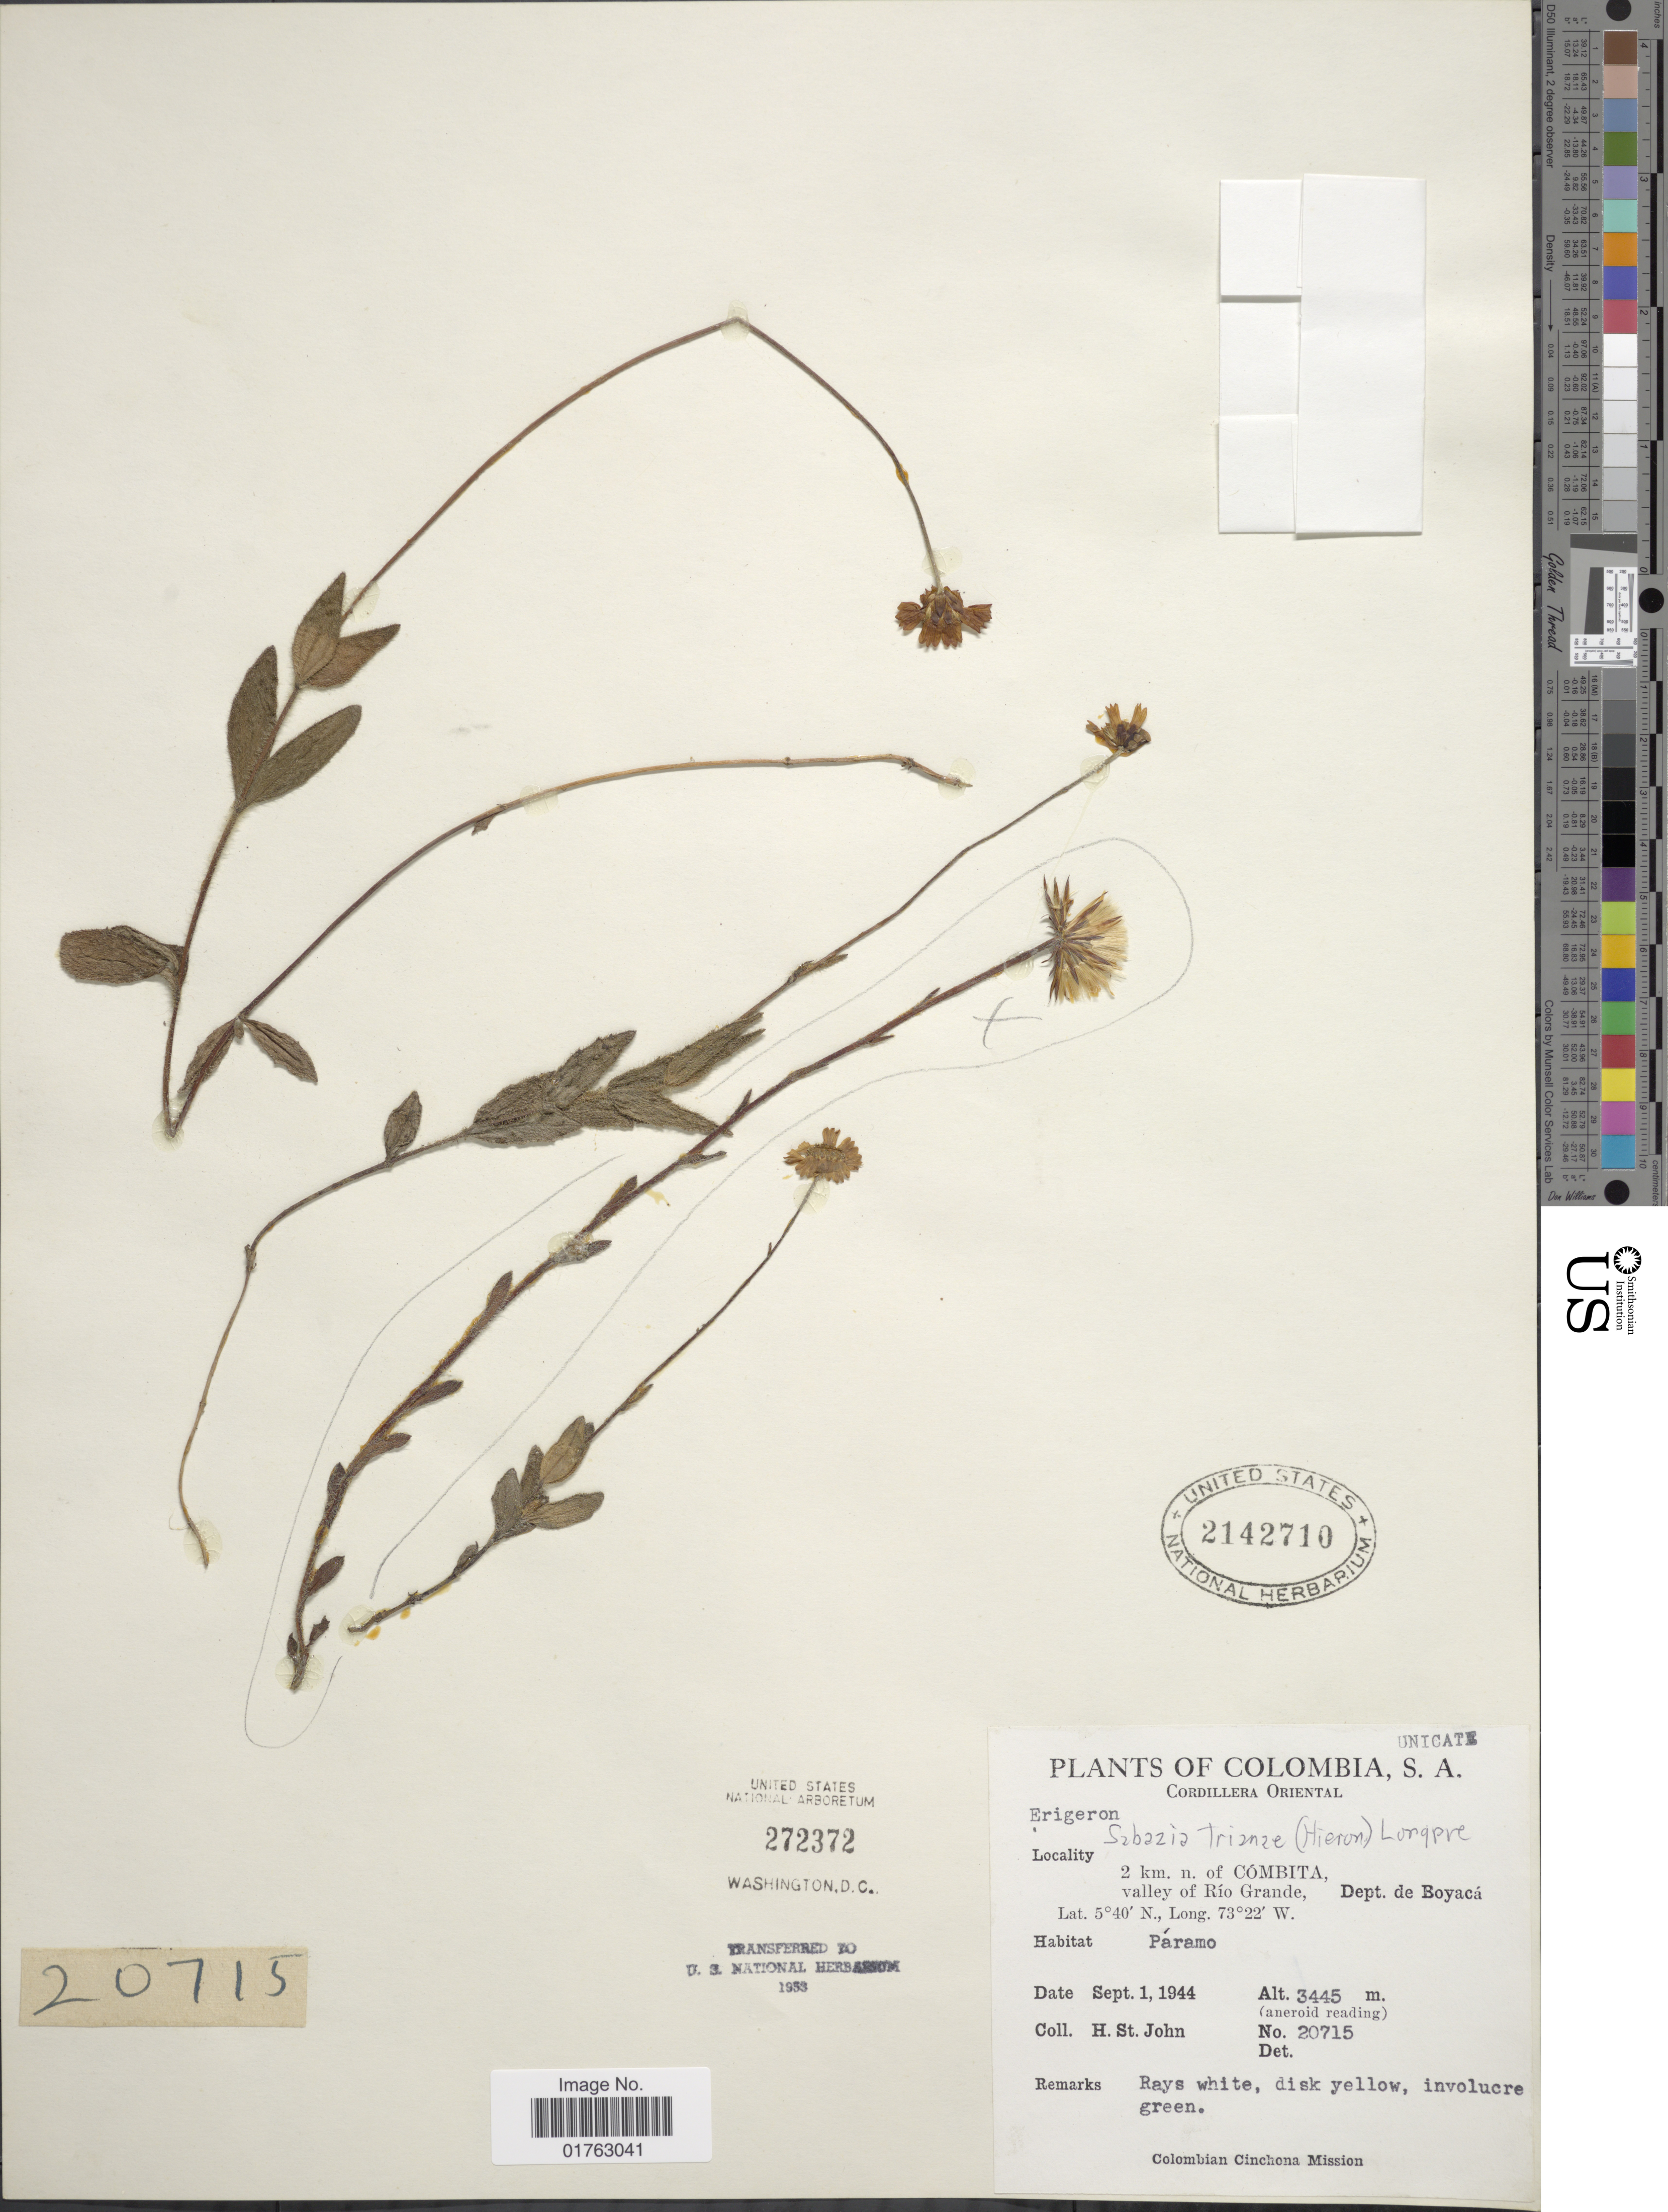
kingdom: Plantae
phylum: Tracheophyta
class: Magnoliopsida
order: Asterales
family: Asteraceae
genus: Sabazia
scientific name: Sabazia trianae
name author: (Hieron.) Longpre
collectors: H. St. John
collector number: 20715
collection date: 1944-09-01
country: Colombia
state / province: Boyacá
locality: S.A. Cordillera Oriental, 2 km. n. of Combita, valley of Rio Grande, Dept. de Boyaca, Paramo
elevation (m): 3445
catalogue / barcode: US 2142710